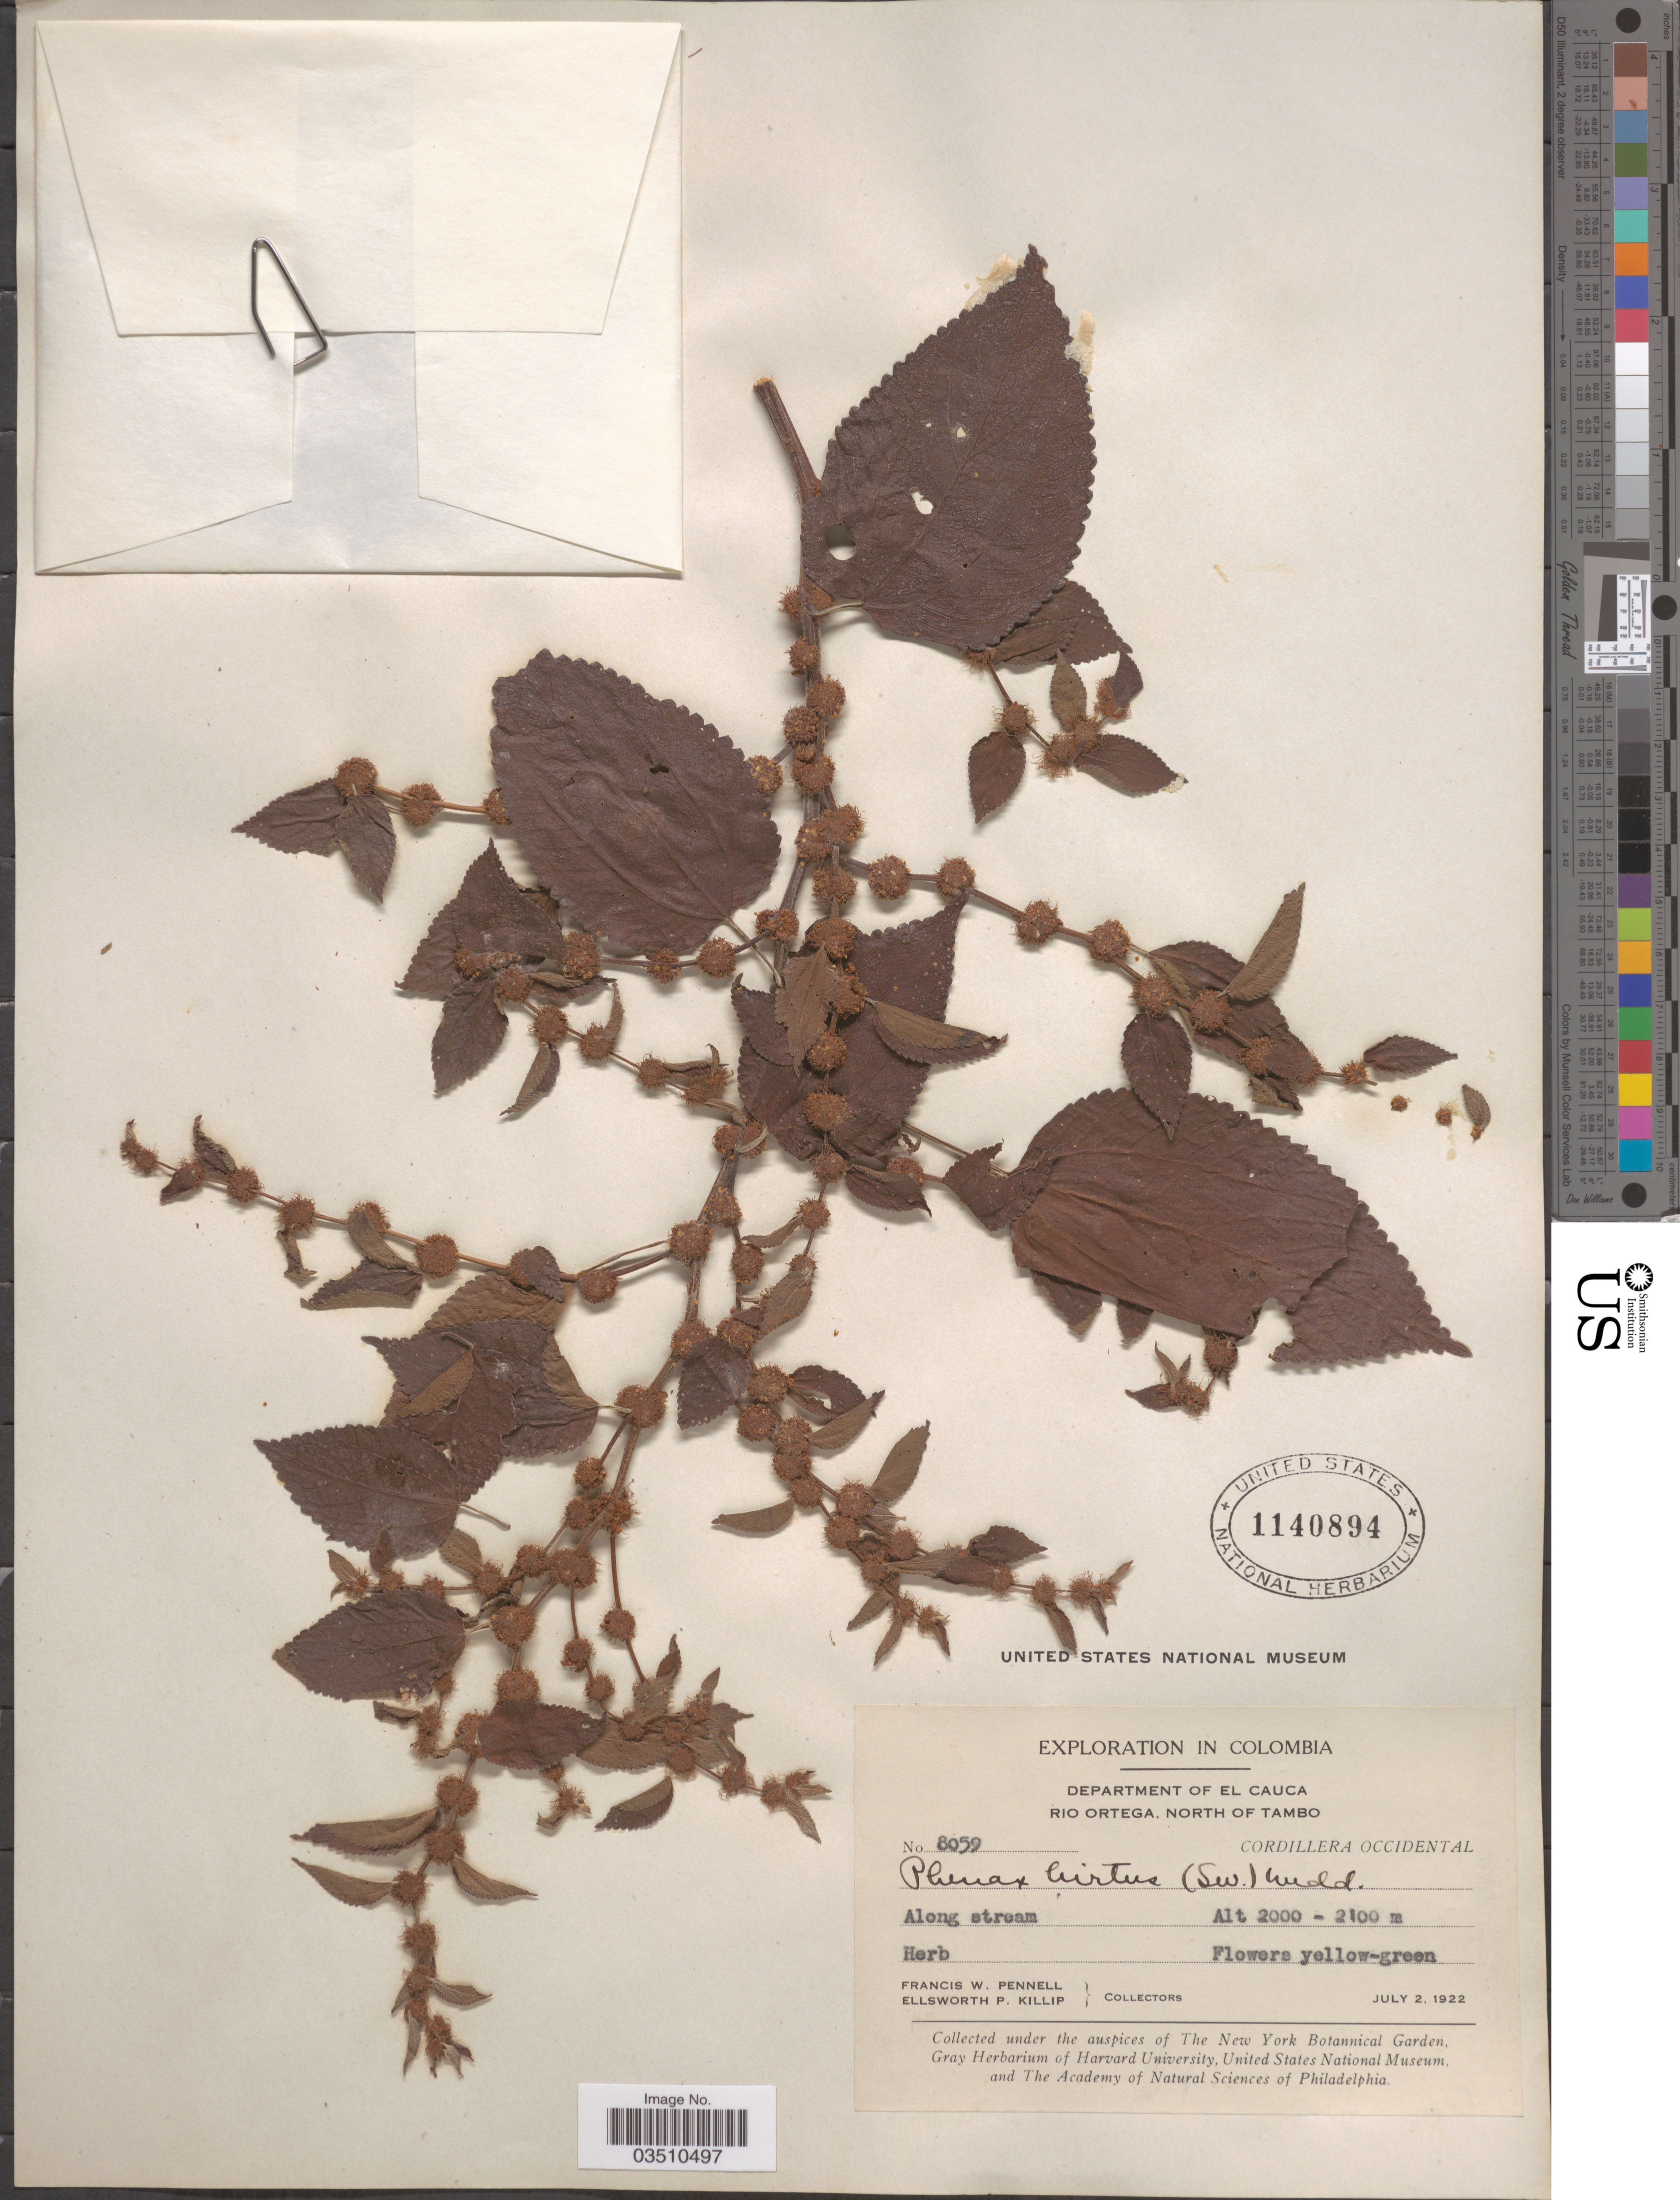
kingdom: Plantae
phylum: Tracheophyta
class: Magnoliopsida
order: Rosales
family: Urticaceae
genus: Phenax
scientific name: Phenax hirtus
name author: (Sw.) Wedd.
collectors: F. W. Pennell & E. P. Killip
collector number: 8059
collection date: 1922-07-02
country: Colombia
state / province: Cauca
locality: Department of El Cauca. Rio Ortega, North of Tambo. Cordillera Occidental.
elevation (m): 2000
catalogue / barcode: US 1140894